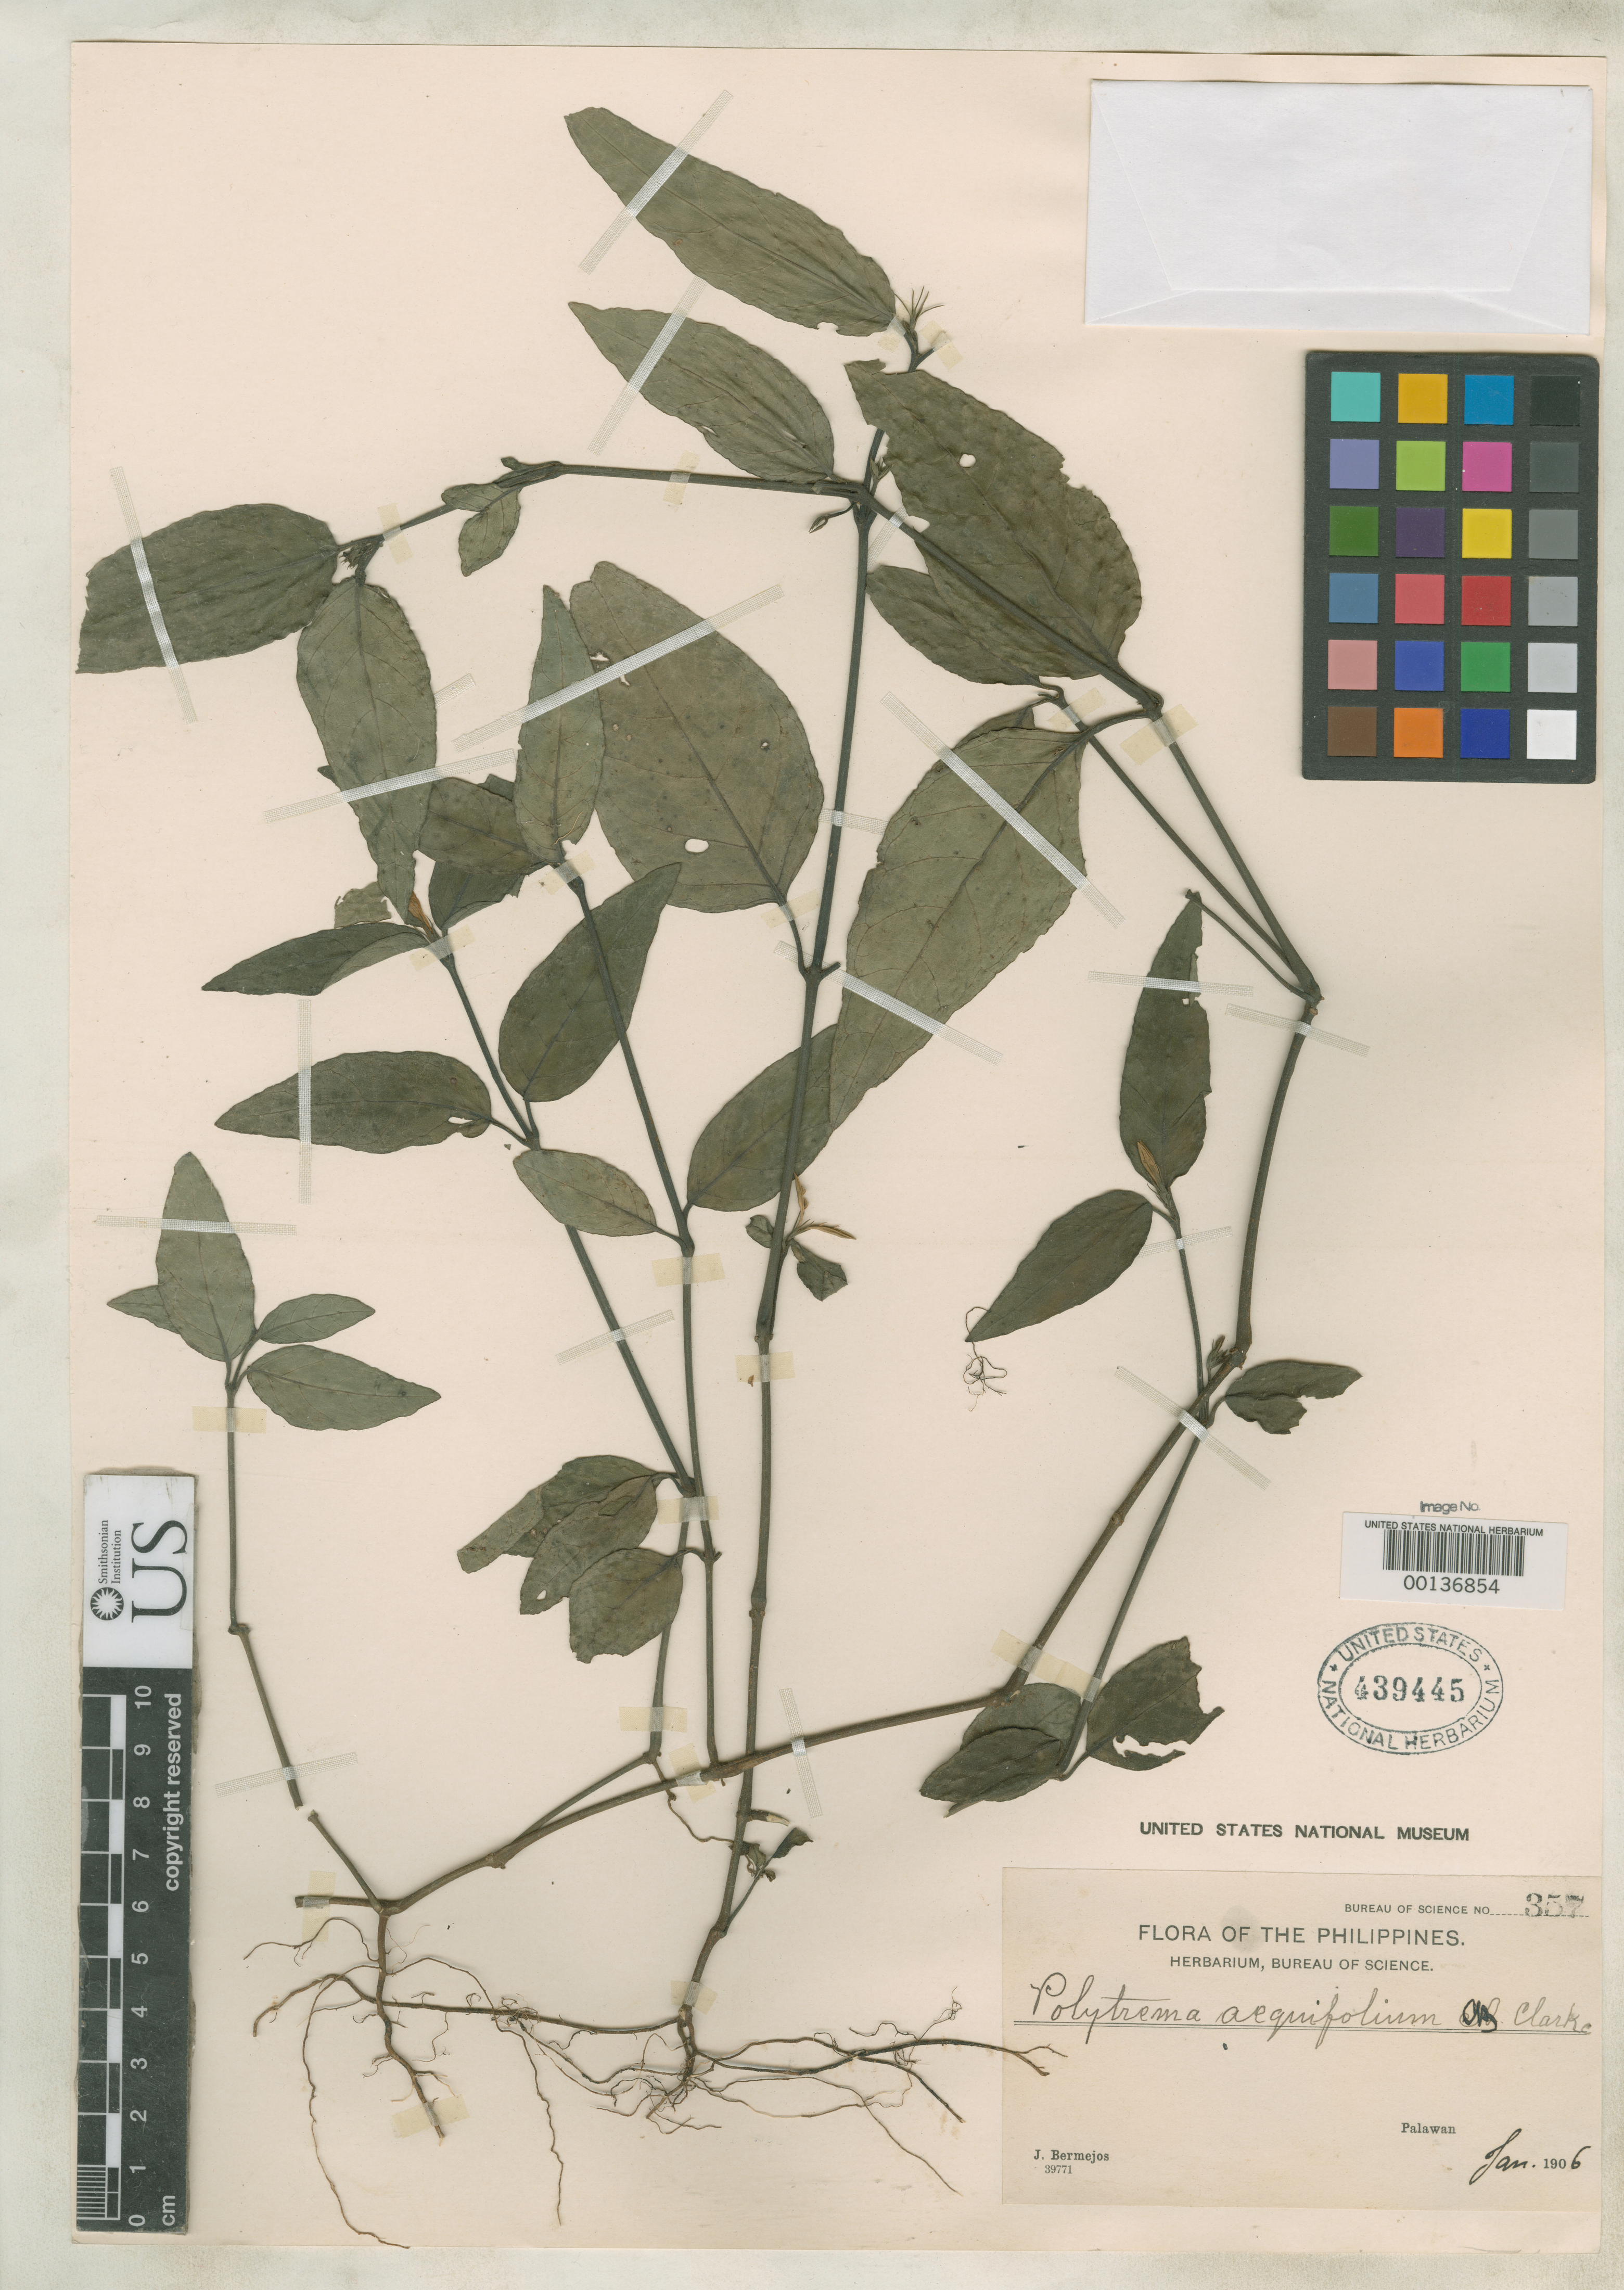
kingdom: Plantae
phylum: Tracheophyta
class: Magnoliopsida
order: Lamiales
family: Acanthaceae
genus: Polytrema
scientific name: Polytrema aequifolium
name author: C.B. Clarke ex Merr.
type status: Isotype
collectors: J. Bermejos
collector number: Bur. Sci. 357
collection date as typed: Jan 1906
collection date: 1906-01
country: Philippines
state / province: Mimaropa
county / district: Palawan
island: Palawan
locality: Puerto Princesa.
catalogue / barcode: US 439445